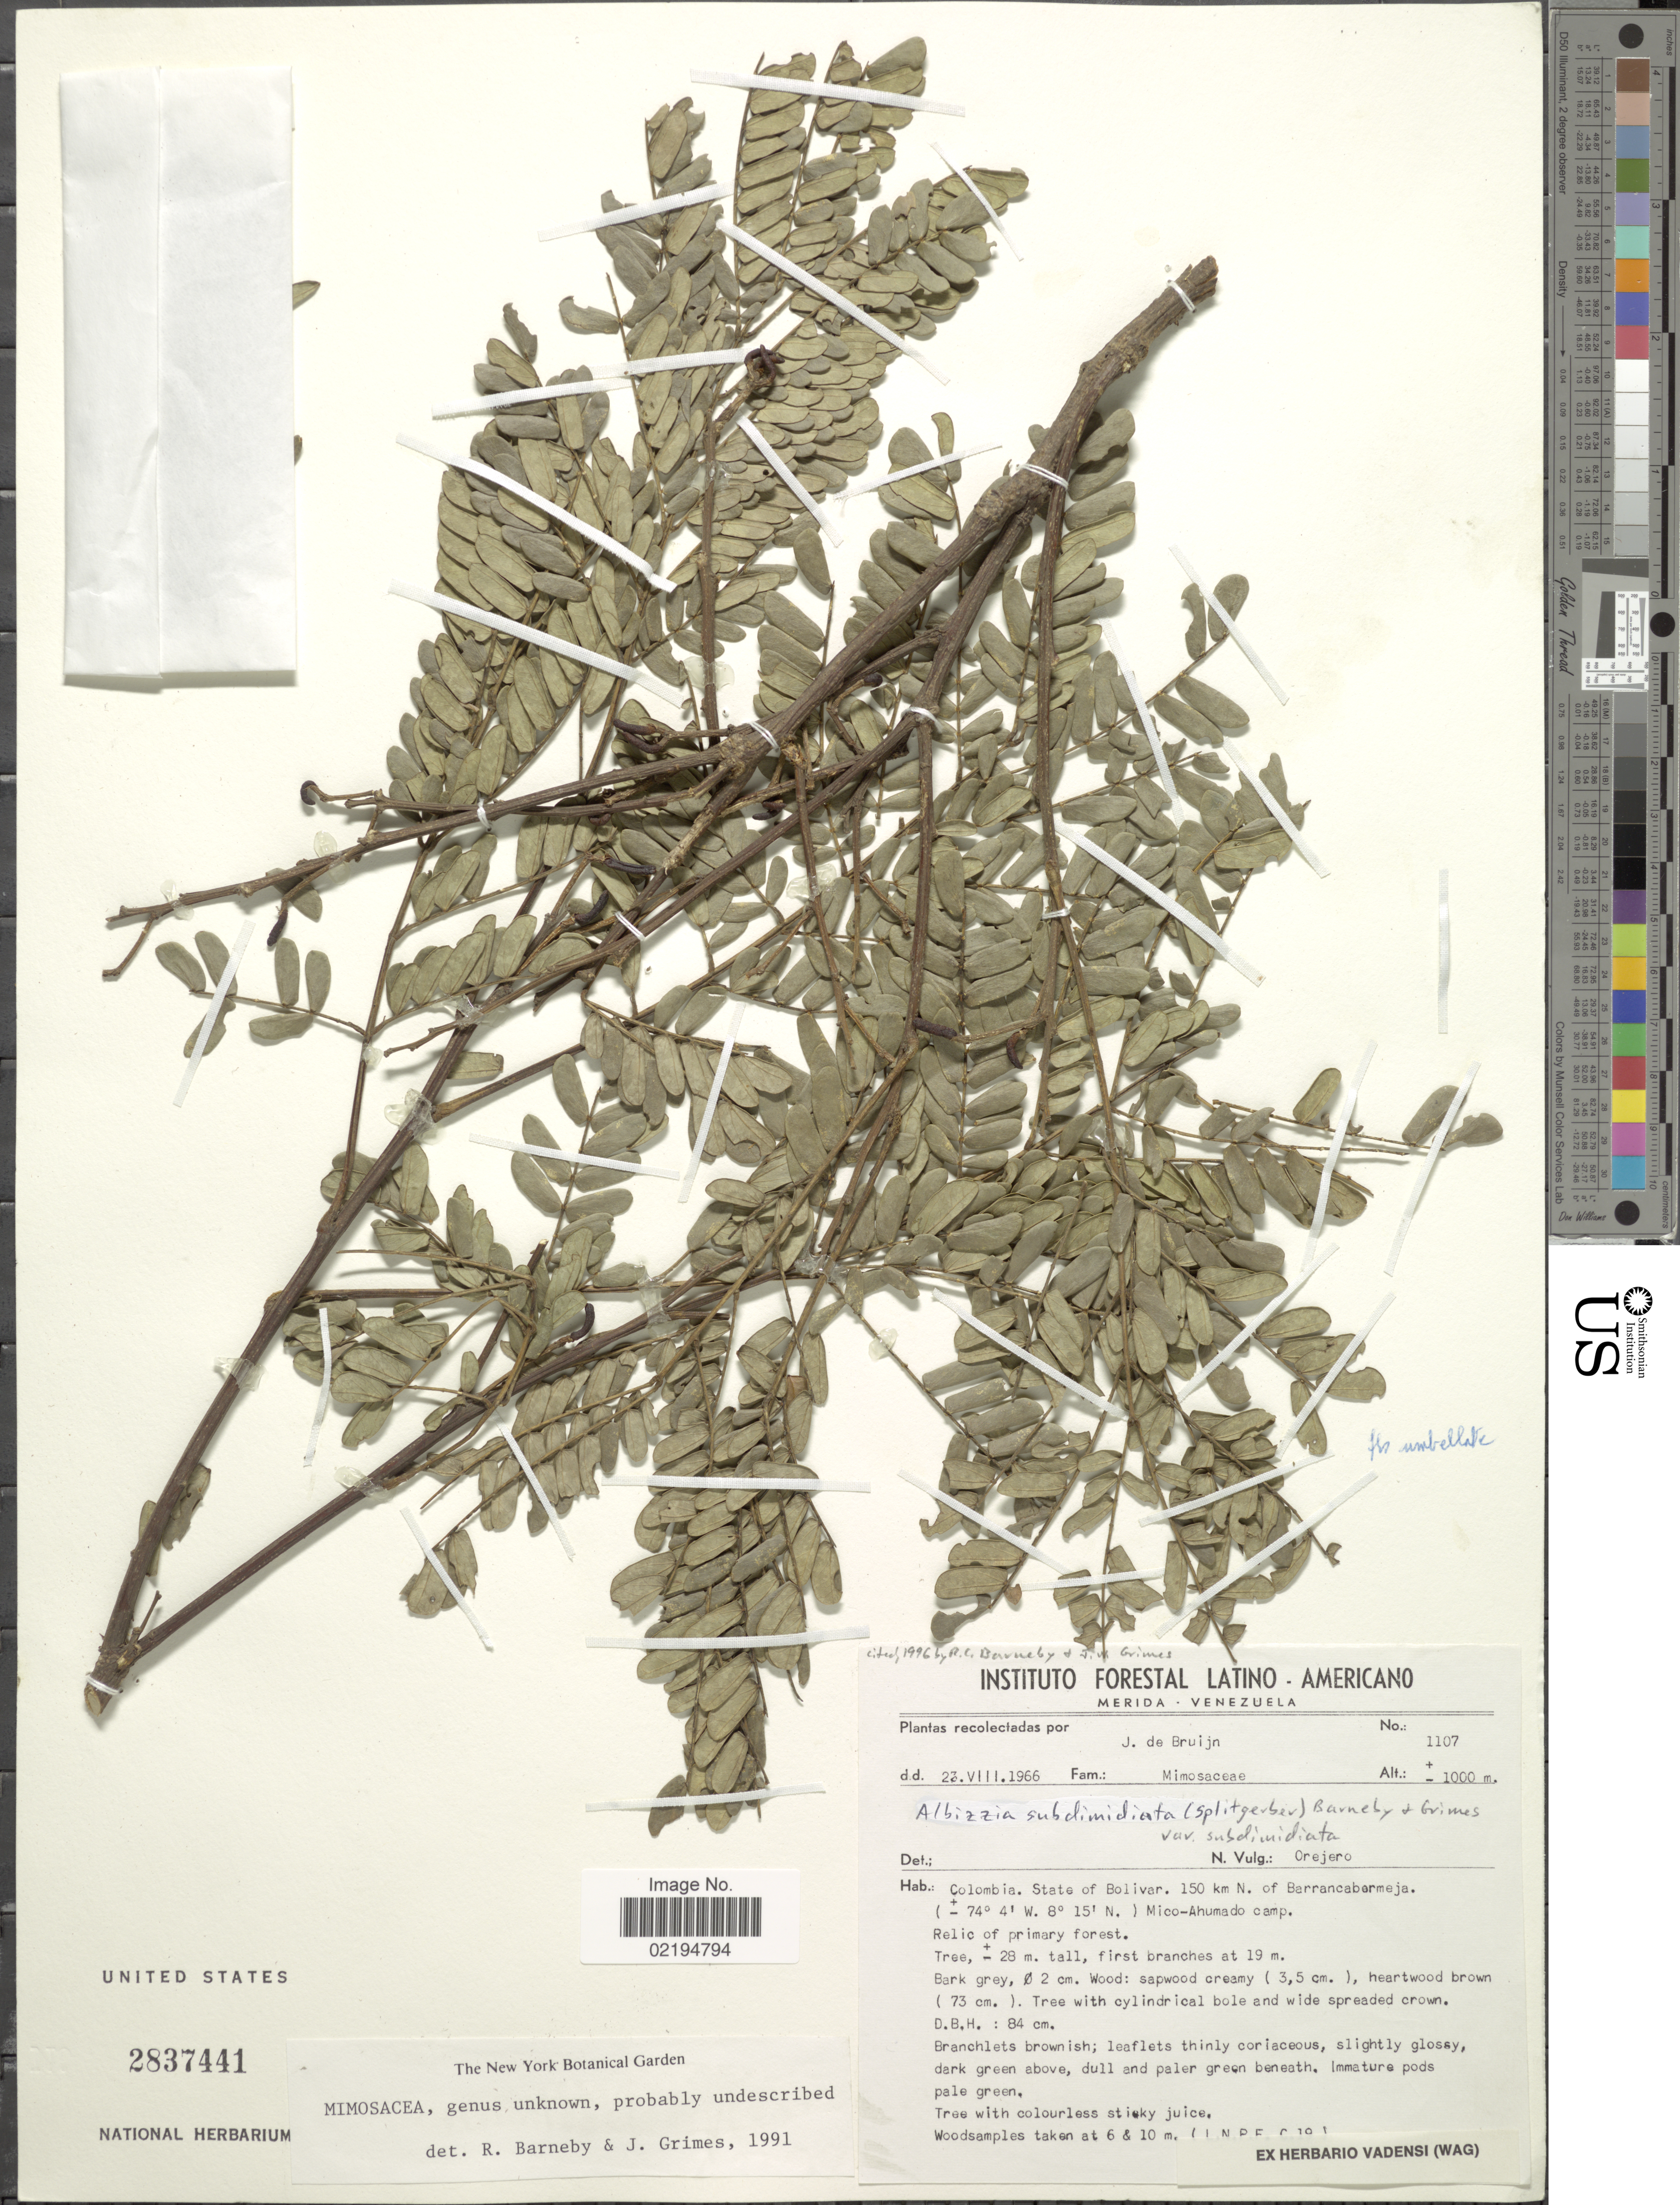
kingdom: Plantae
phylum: Tracheophyta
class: Magnoliopsida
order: Fabales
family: Fabaceae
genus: Pseudalbizzia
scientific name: Pseudalbizzia subdimidiata var. subdimidiata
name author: (Splitg.) Koenen & Duno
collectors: J. Bruijn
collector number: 1107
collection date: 1966-08-23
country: Colombia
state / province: Bolívar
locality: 150 km N. of Barrancabermeja, Mico-Ahumado camp.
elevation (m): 1000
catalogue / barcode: US 2837441